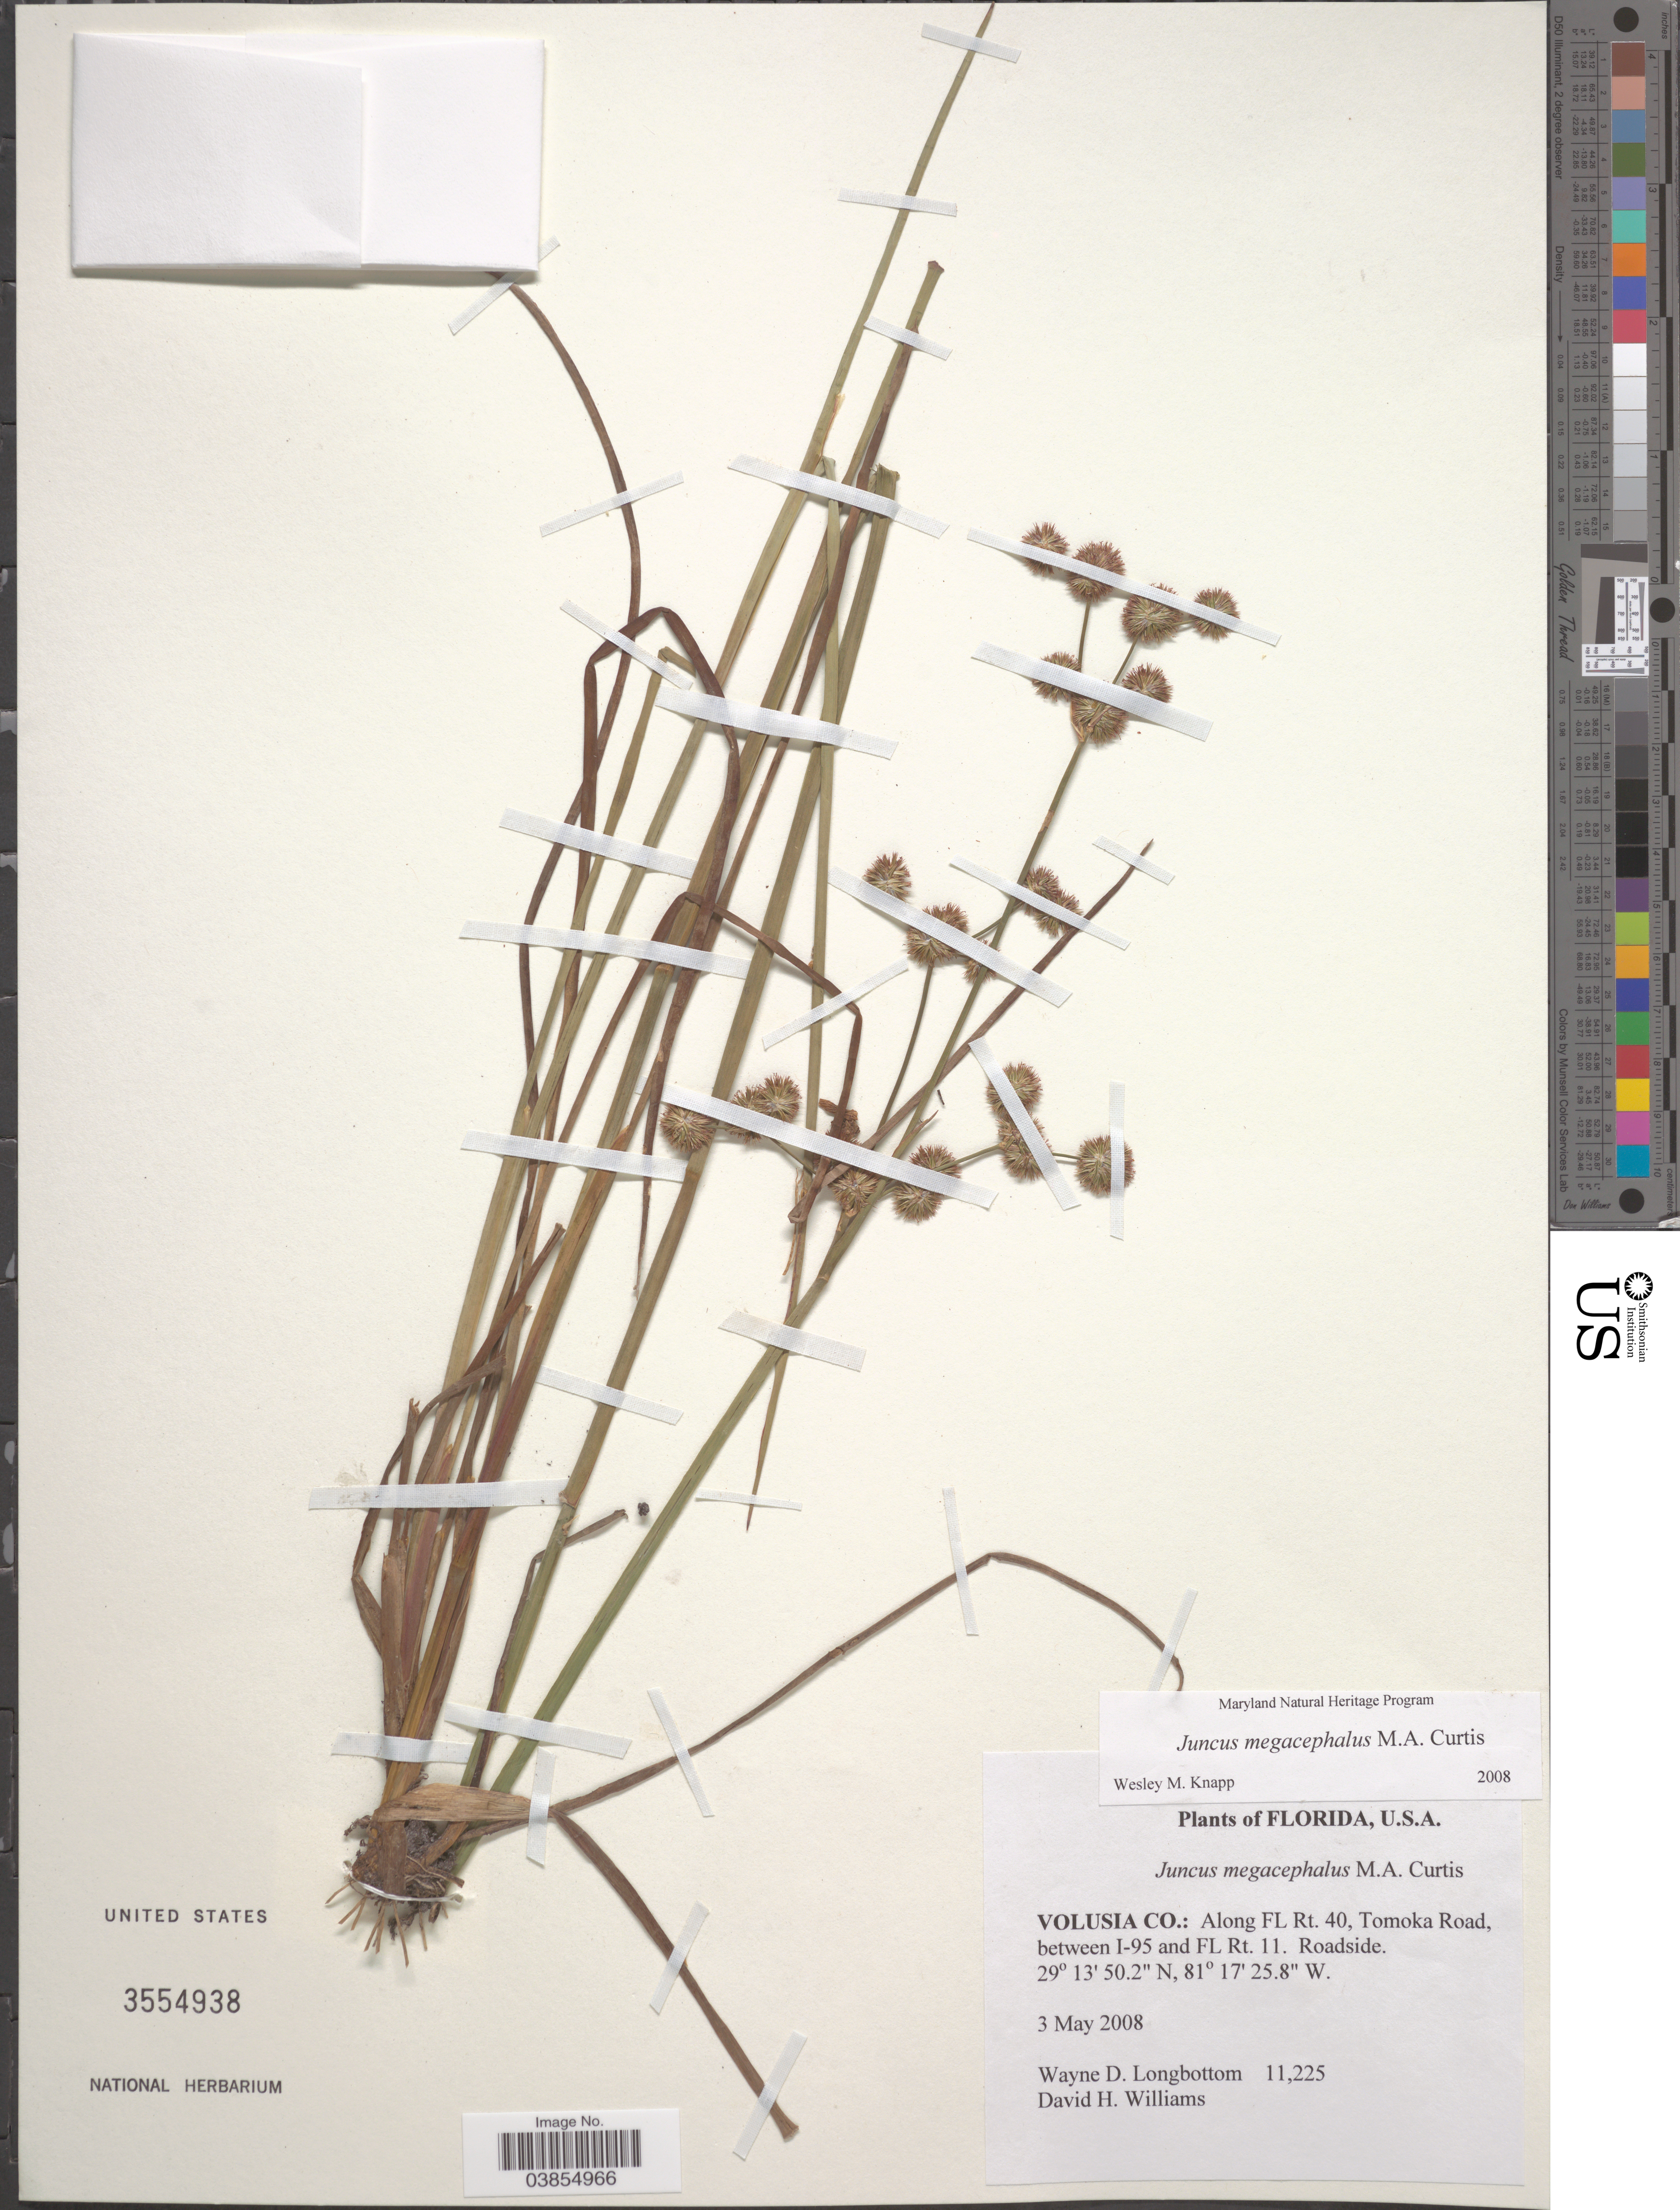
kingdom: Plantae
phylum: Tracheophyta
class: Liliopsida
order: Poales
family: Juncaceae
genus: Juncus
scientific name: Juncus megacephalus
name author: M.A. Curtis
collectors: W. D. Longbottom & D. H. Williams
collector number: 11225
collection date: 2008-05-03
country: United States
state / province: Florida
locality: Volusia Co.: Along FL Rt. 40, Tomoka Road, between I-95 and FL Rt. 11. Roadside.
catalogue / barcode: US 3554938